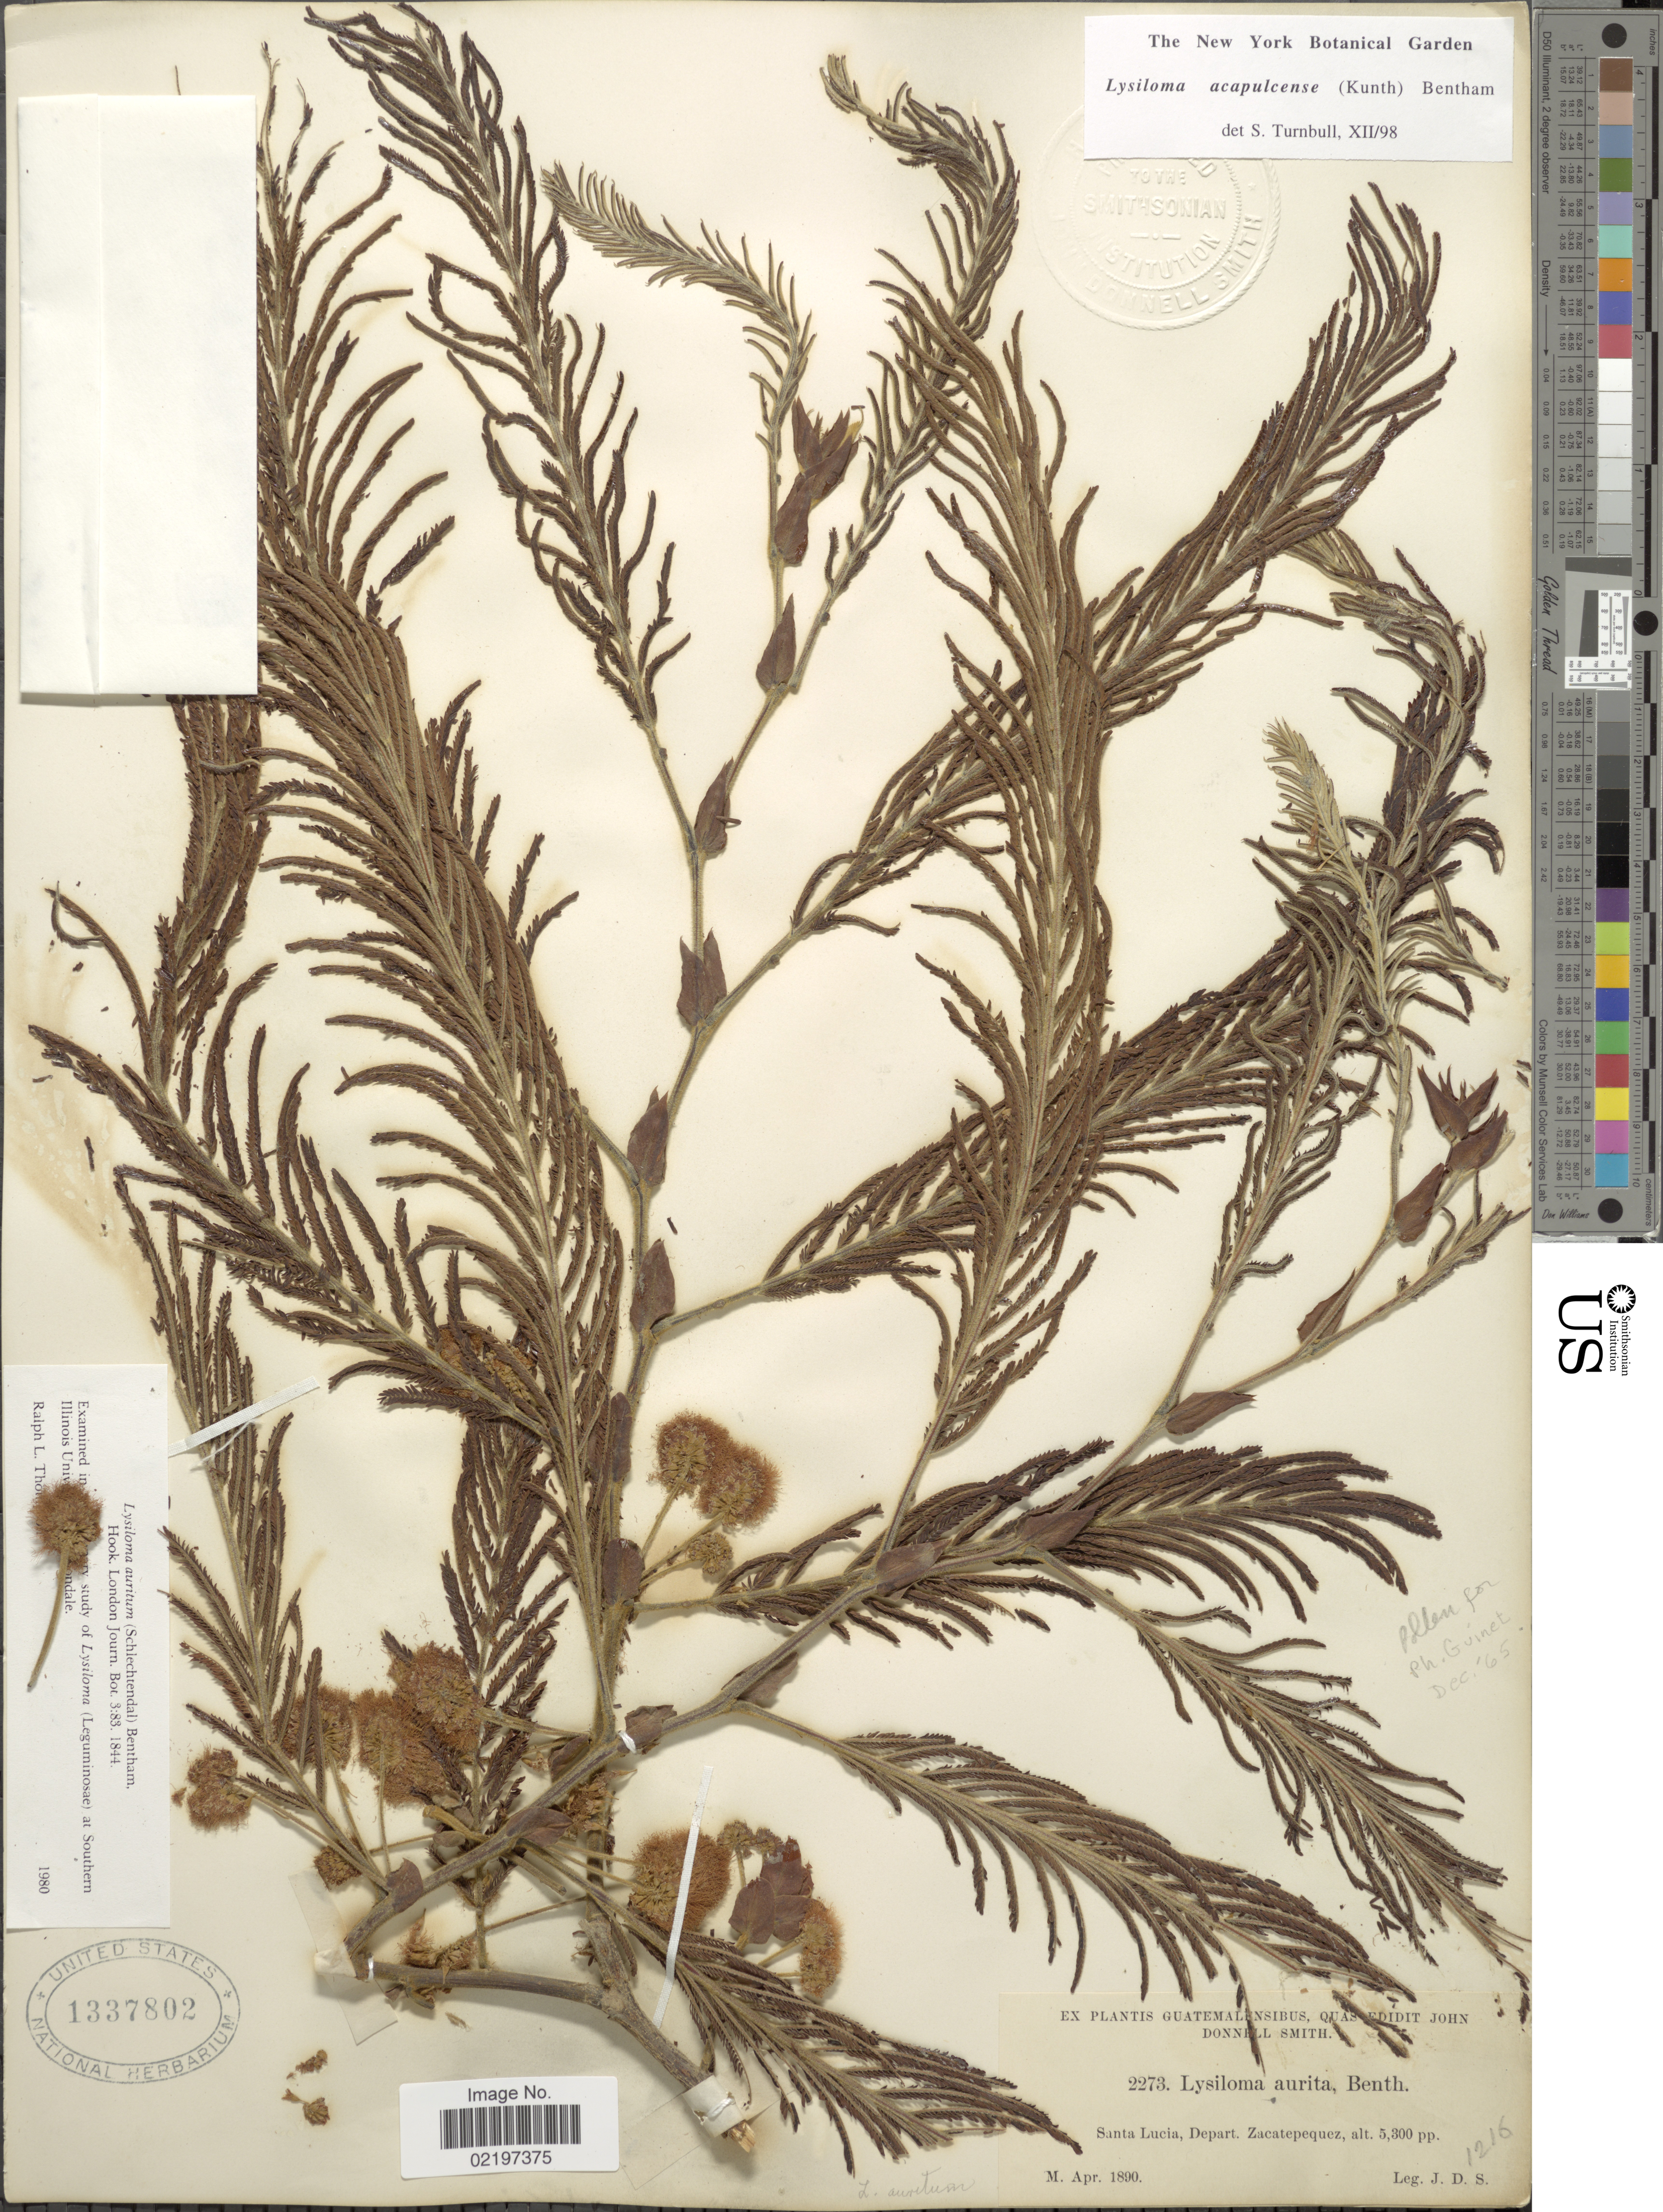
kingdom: Plantae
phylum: Tracheophyta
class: Magnoliopsida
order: Fabales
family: Fabaceae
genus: Lysiloma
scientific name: Lysiloma acapulcense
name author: (Kunth) Benth.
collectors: J. Donnell Smith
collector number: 2273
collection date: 1890-04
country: Guatemala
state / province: Sacatepéquez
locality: Santa Lucia, Depart. Zacatepequez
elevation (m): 1615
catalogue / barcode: US 1337802